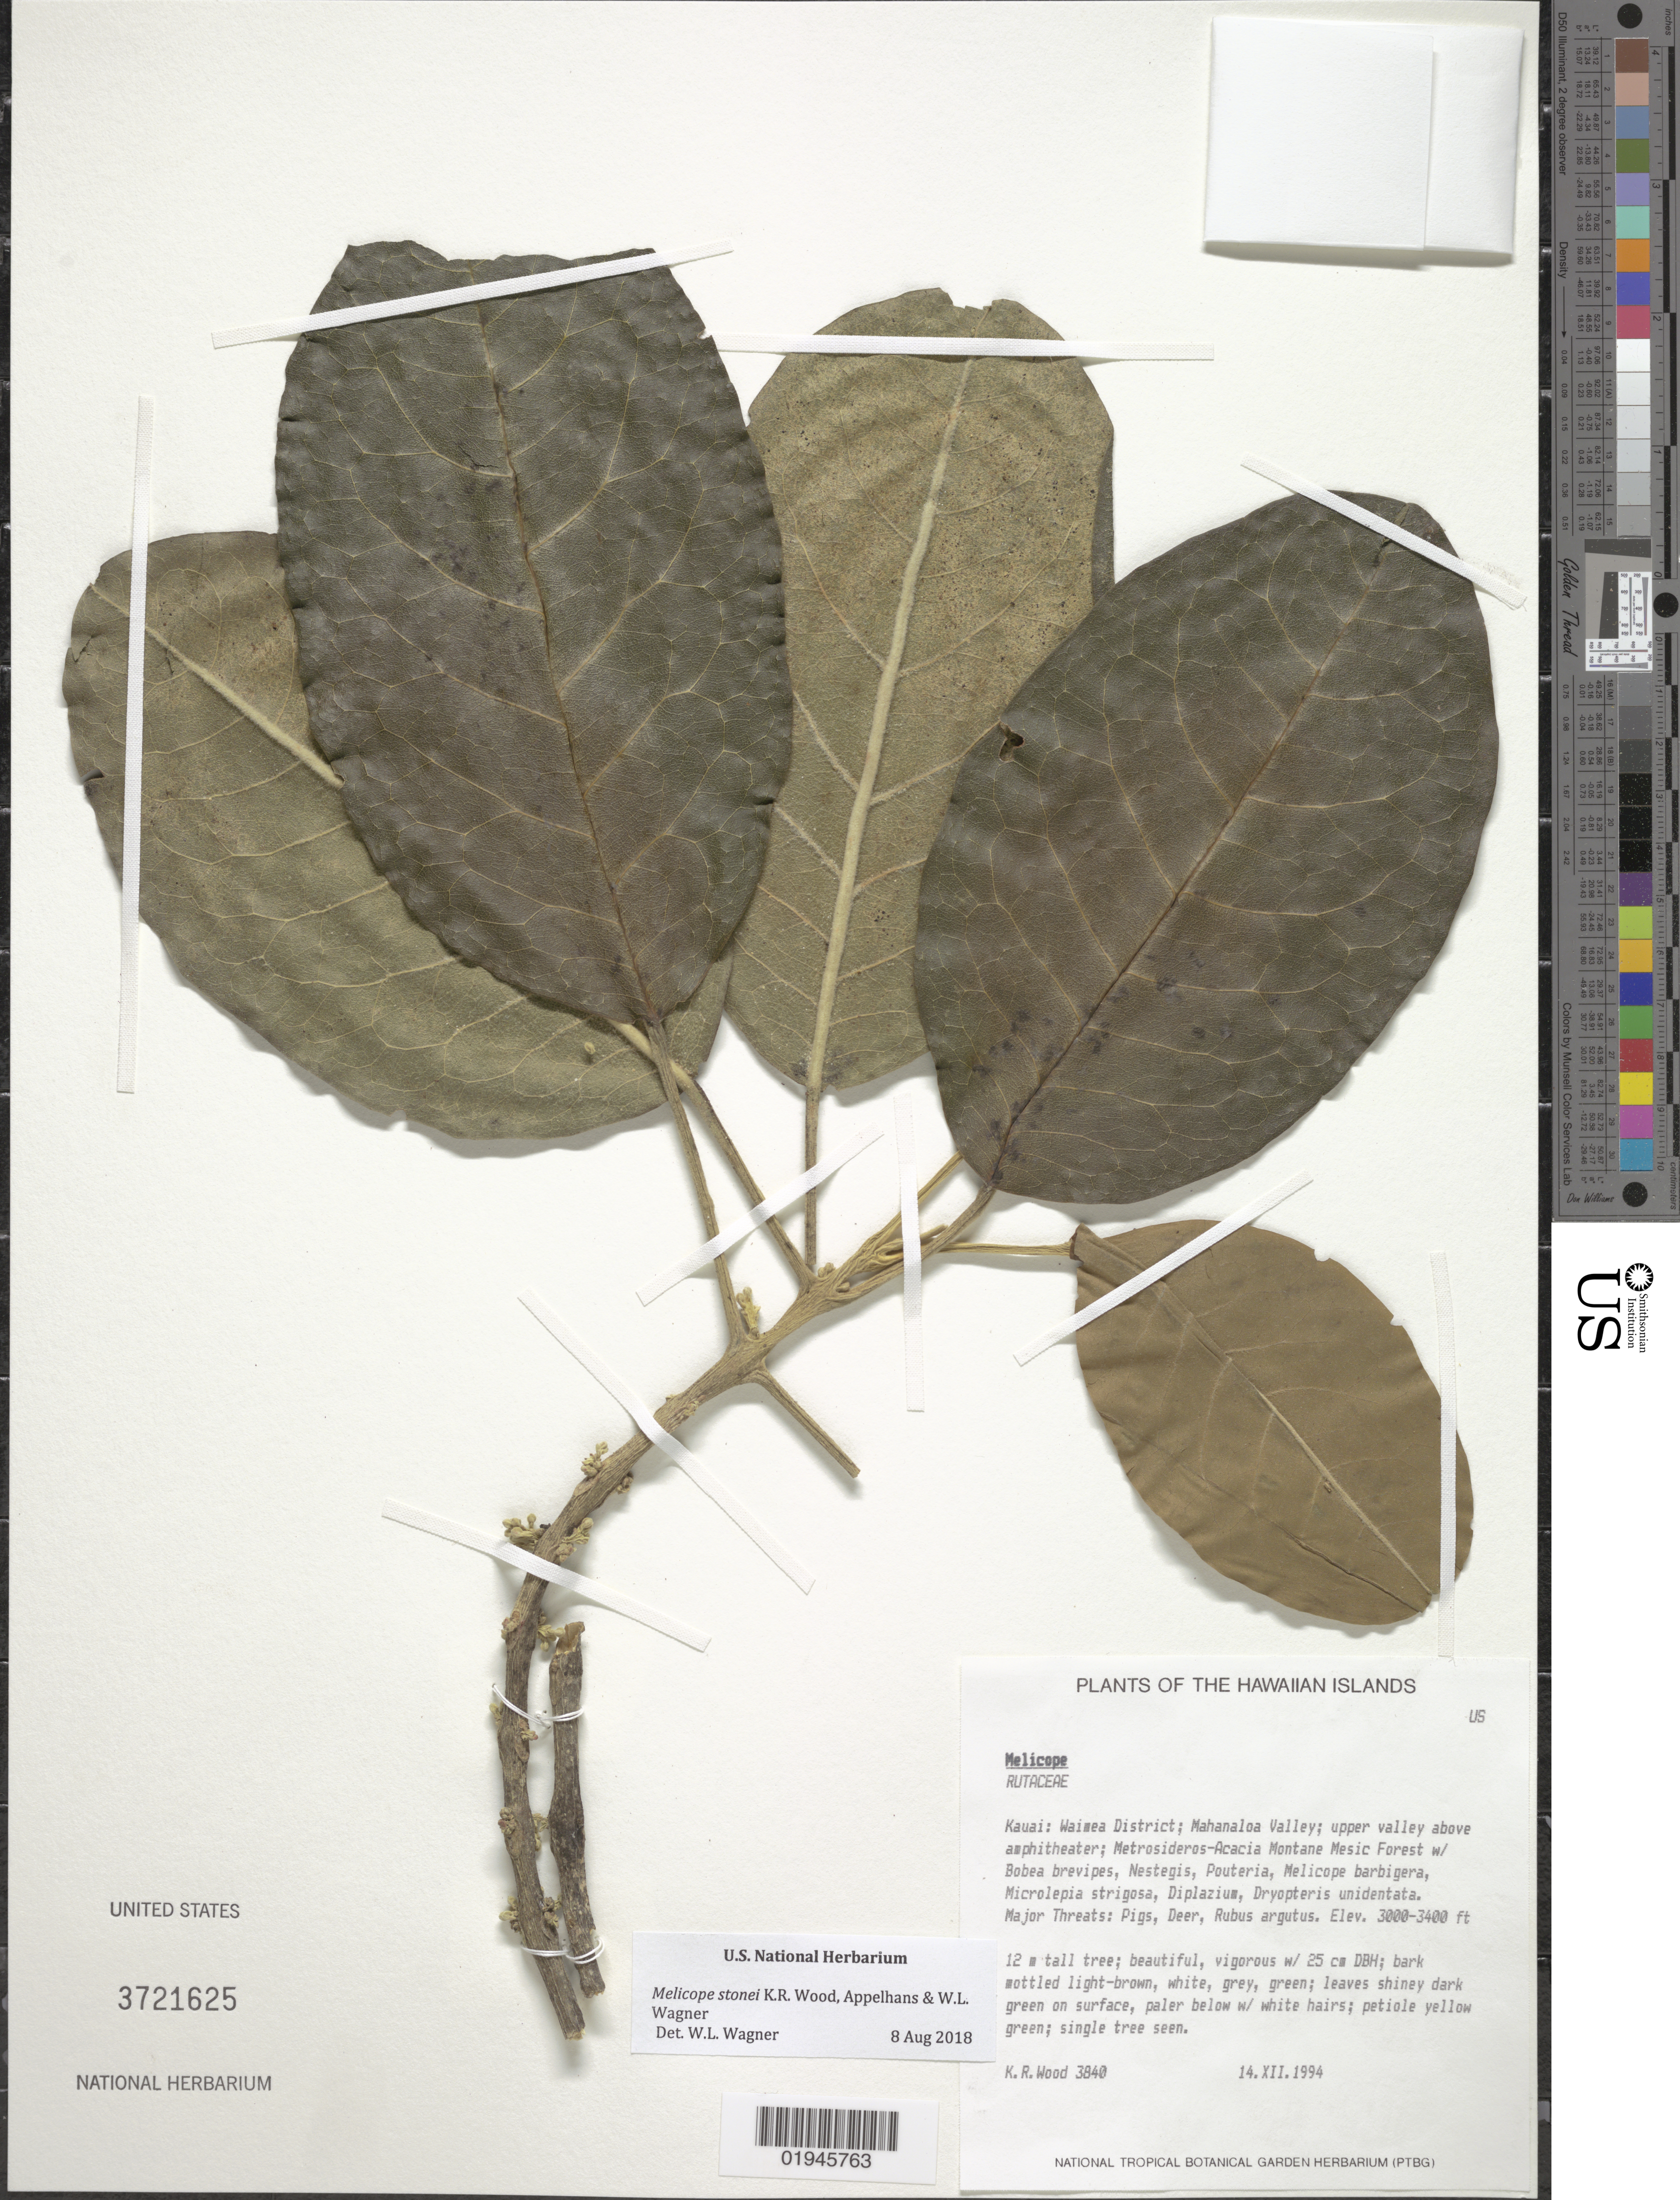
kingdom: Plantae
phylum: Tracheophyta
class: Magnoliopsida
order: Sapindales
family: Rutaceae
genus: Melicope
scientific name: Melicope stonei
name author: K.R. Wood et al.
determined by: Wagner, W. L., (BOT), Smithsonian Institution - National Museum of Natural History (UNITED STATES)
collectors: K. R. Wood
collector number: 3840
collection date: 1994-12-14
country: United States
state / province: Hawaii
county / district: Kauai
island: Kaua'i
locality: Waimea District, Mahanaloa Valley, upper valley above amphitheater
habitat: Montane mesic forest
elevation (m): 914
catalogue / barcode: US 3721625